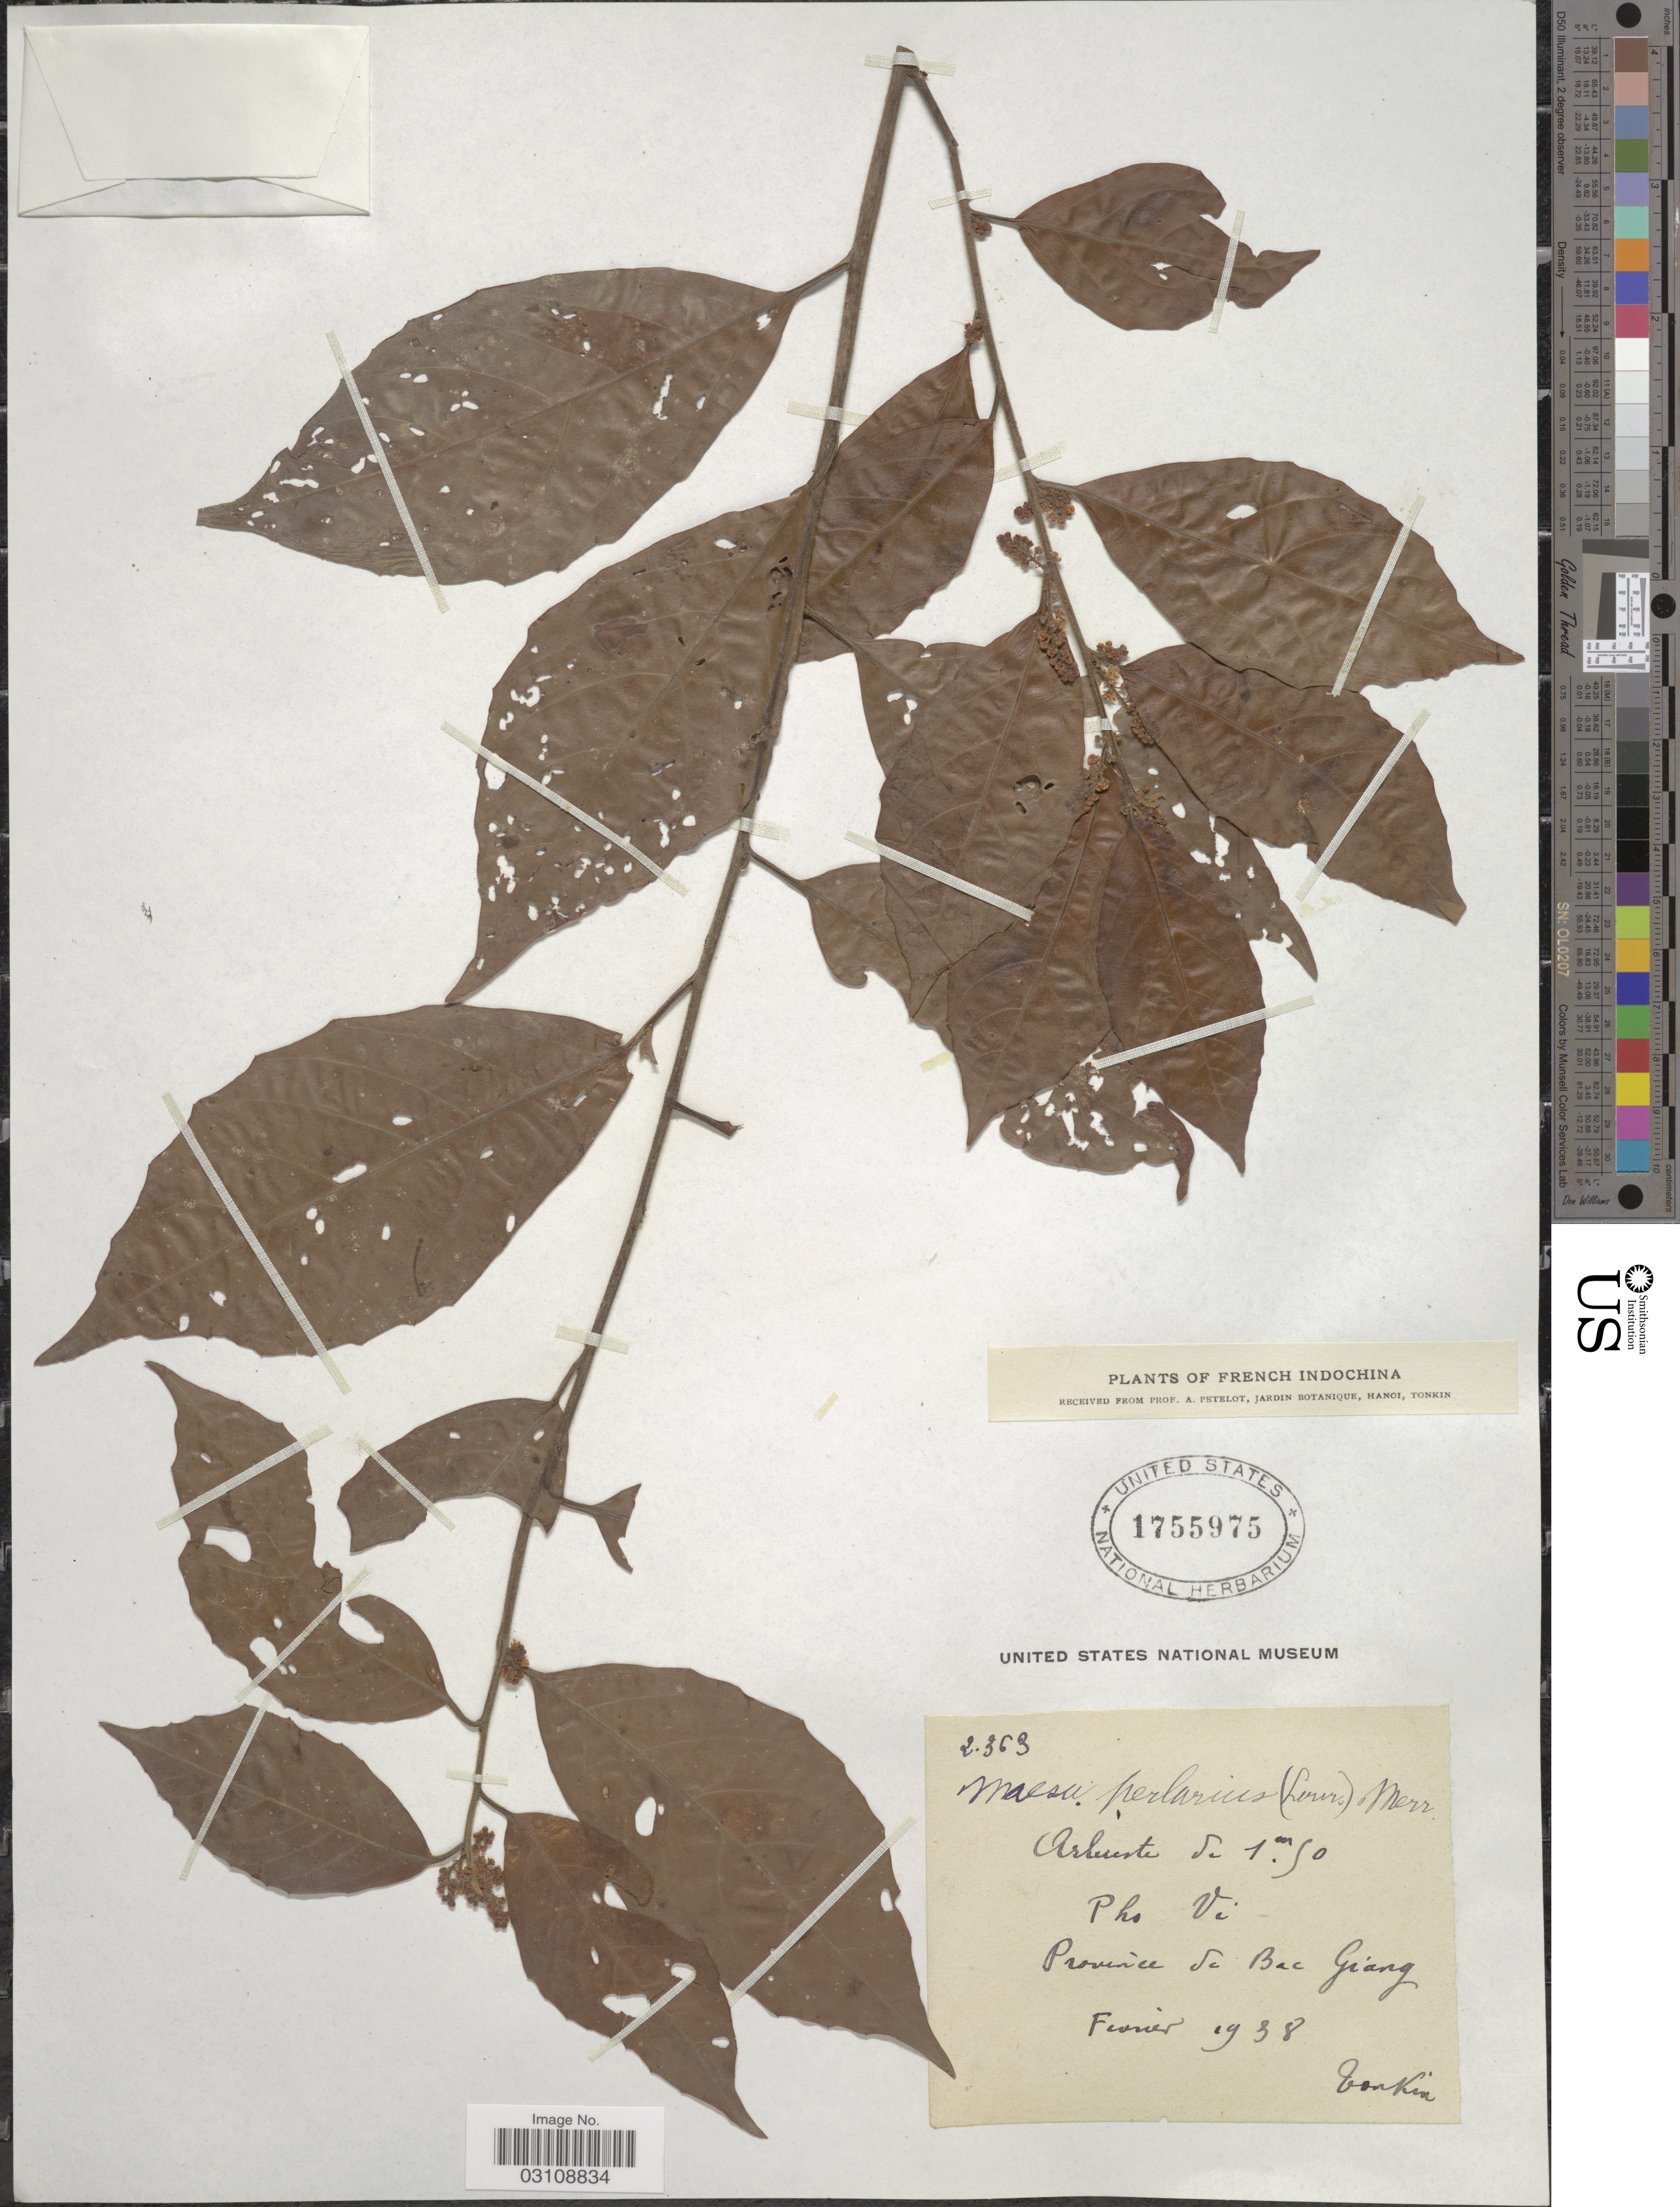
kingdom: Plantae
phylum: Tracheophyta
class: Magnoliopsida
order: Ericales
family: Primulaceae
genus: Maesa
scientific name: Maesa perlaria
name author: (Lour.) Merr.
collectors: A. Petelot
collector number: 2363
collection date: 1938-02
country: Vietnam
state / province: Bac Giang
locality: Pho Vi. Province de Bac Giang. Tonkin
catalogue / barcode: US 1755975